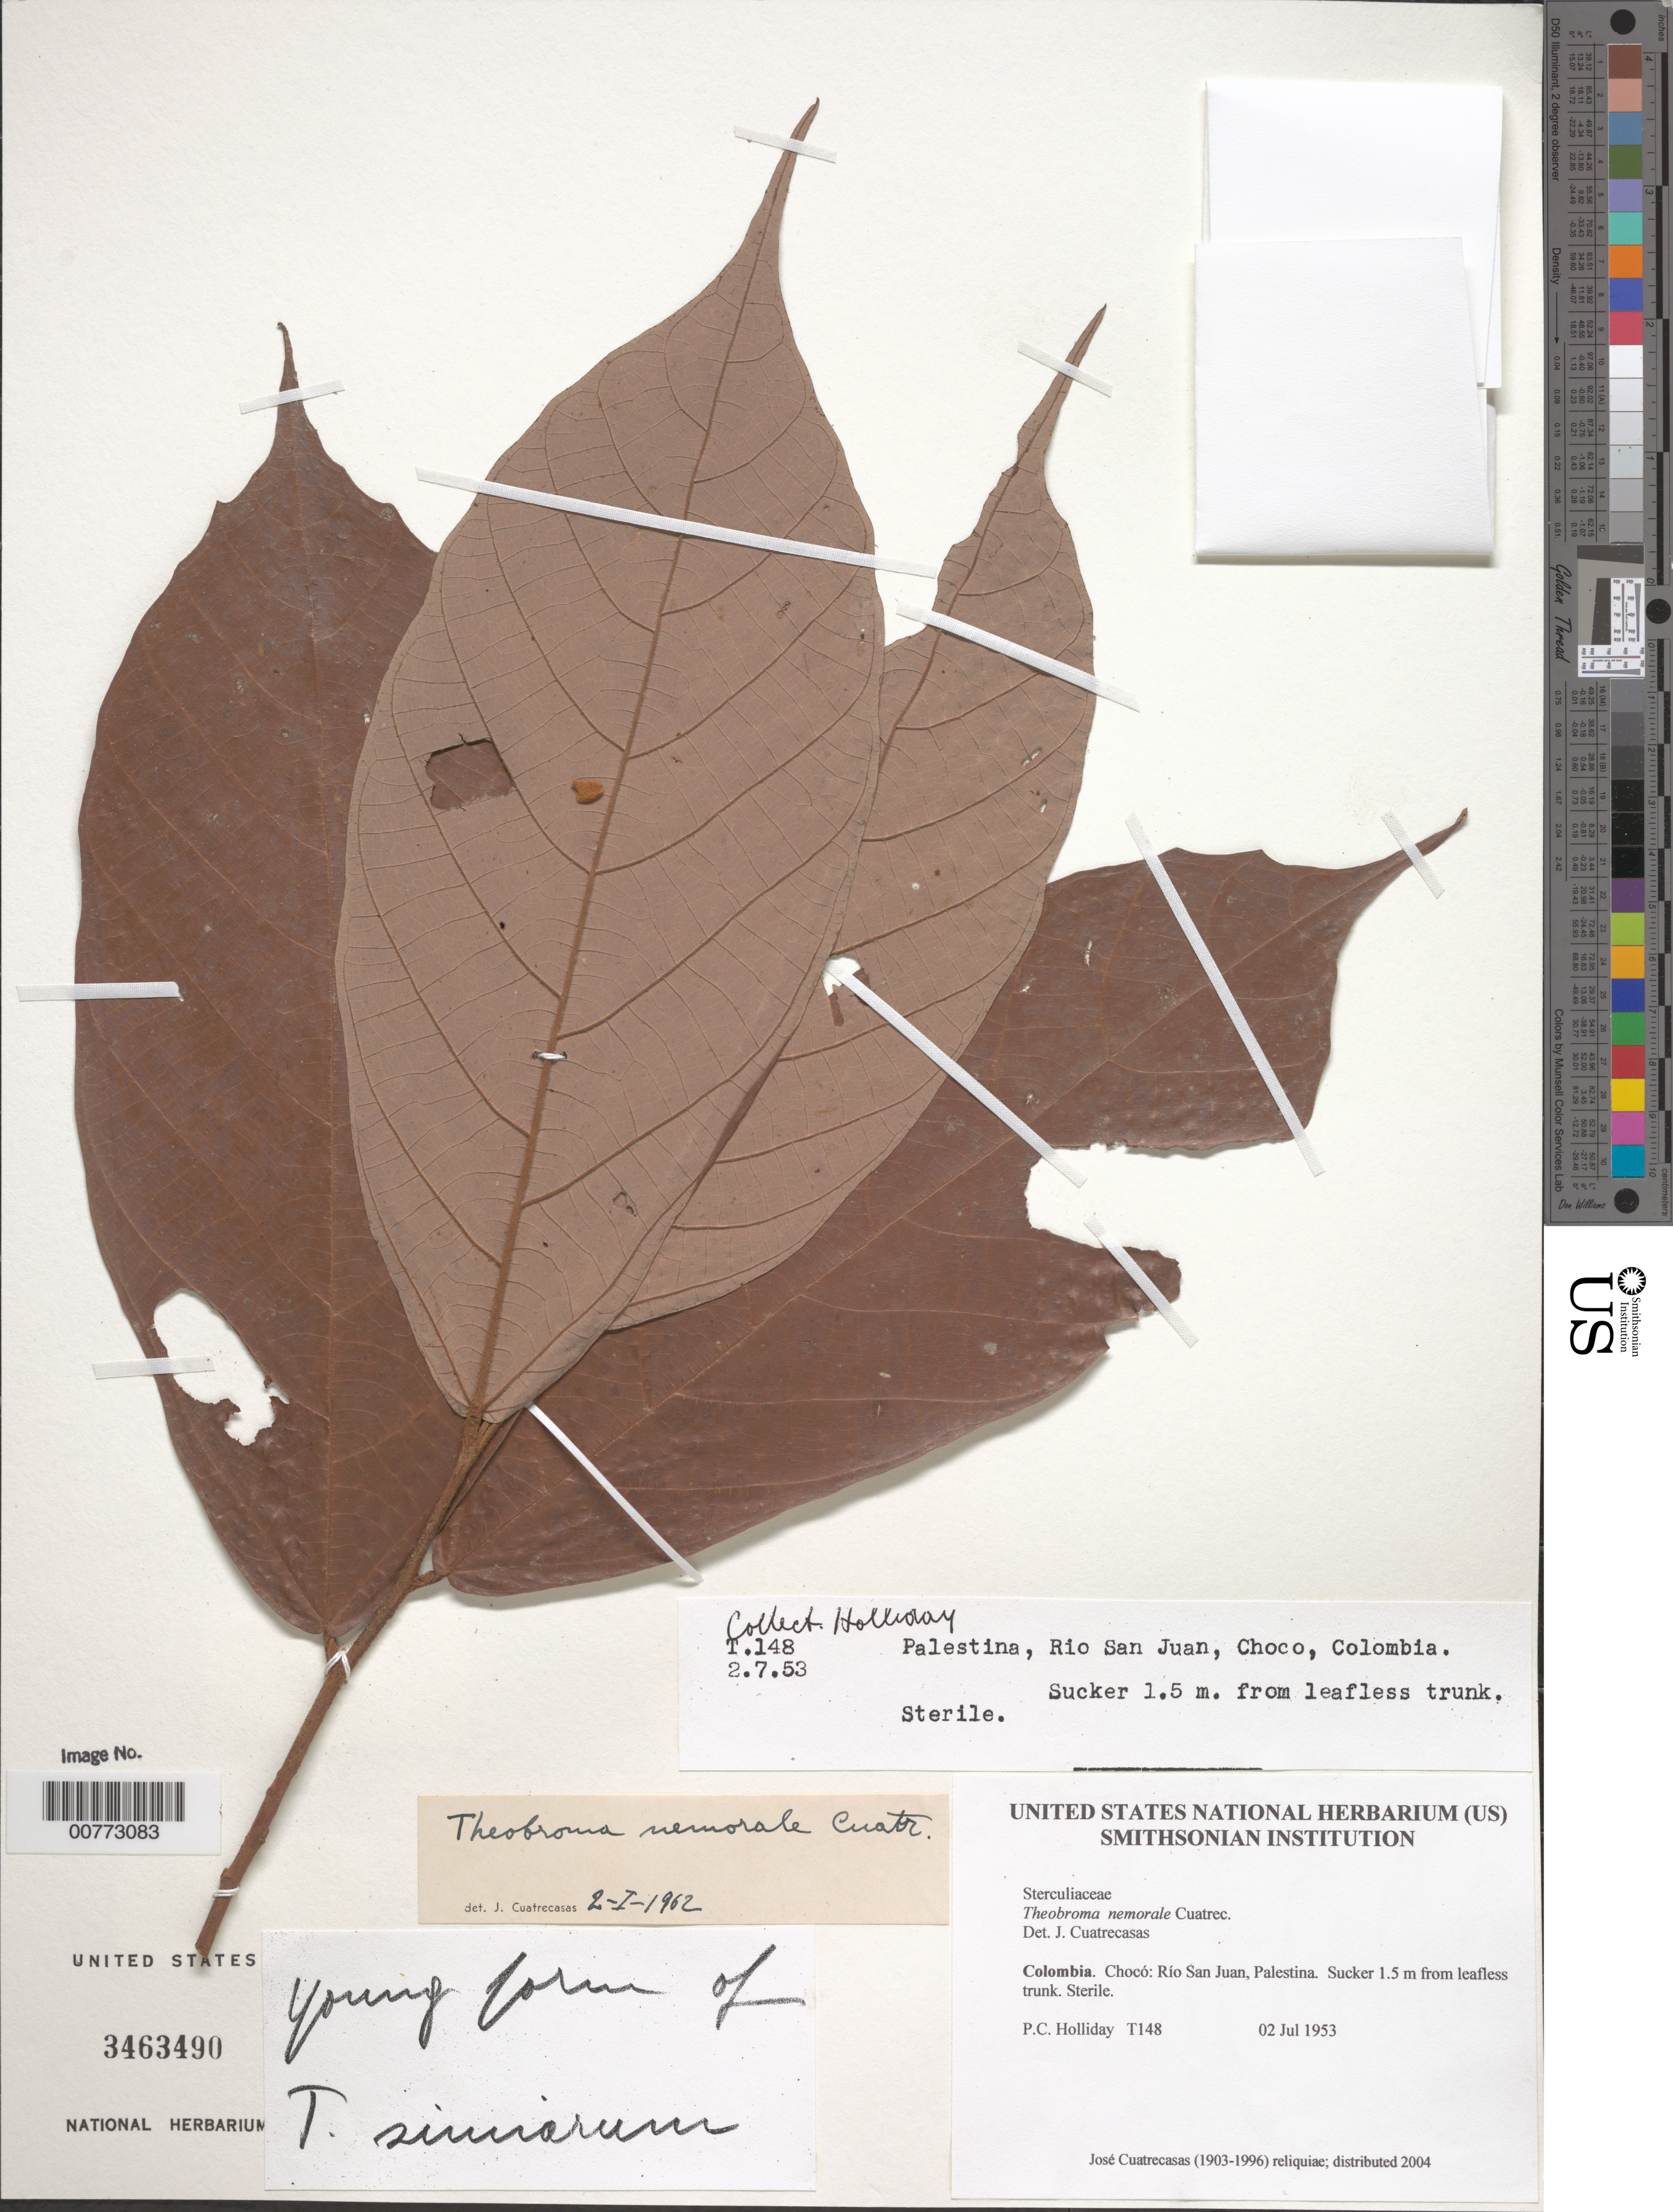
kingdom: Plantae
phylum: Tracheophyta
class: Magnoliopsida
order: Malvales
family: Malvaceae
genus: Theobroma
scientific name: Theobroma nemorale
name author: Cuatrec.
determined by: Cuatrecasas, J.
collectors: P. C. Holliday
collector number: T148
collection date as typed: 02 Jul 1953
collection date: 1953-07-02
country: Colombia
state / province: Chocó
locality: Río San Juan, Palestina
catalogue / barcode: US 3463490